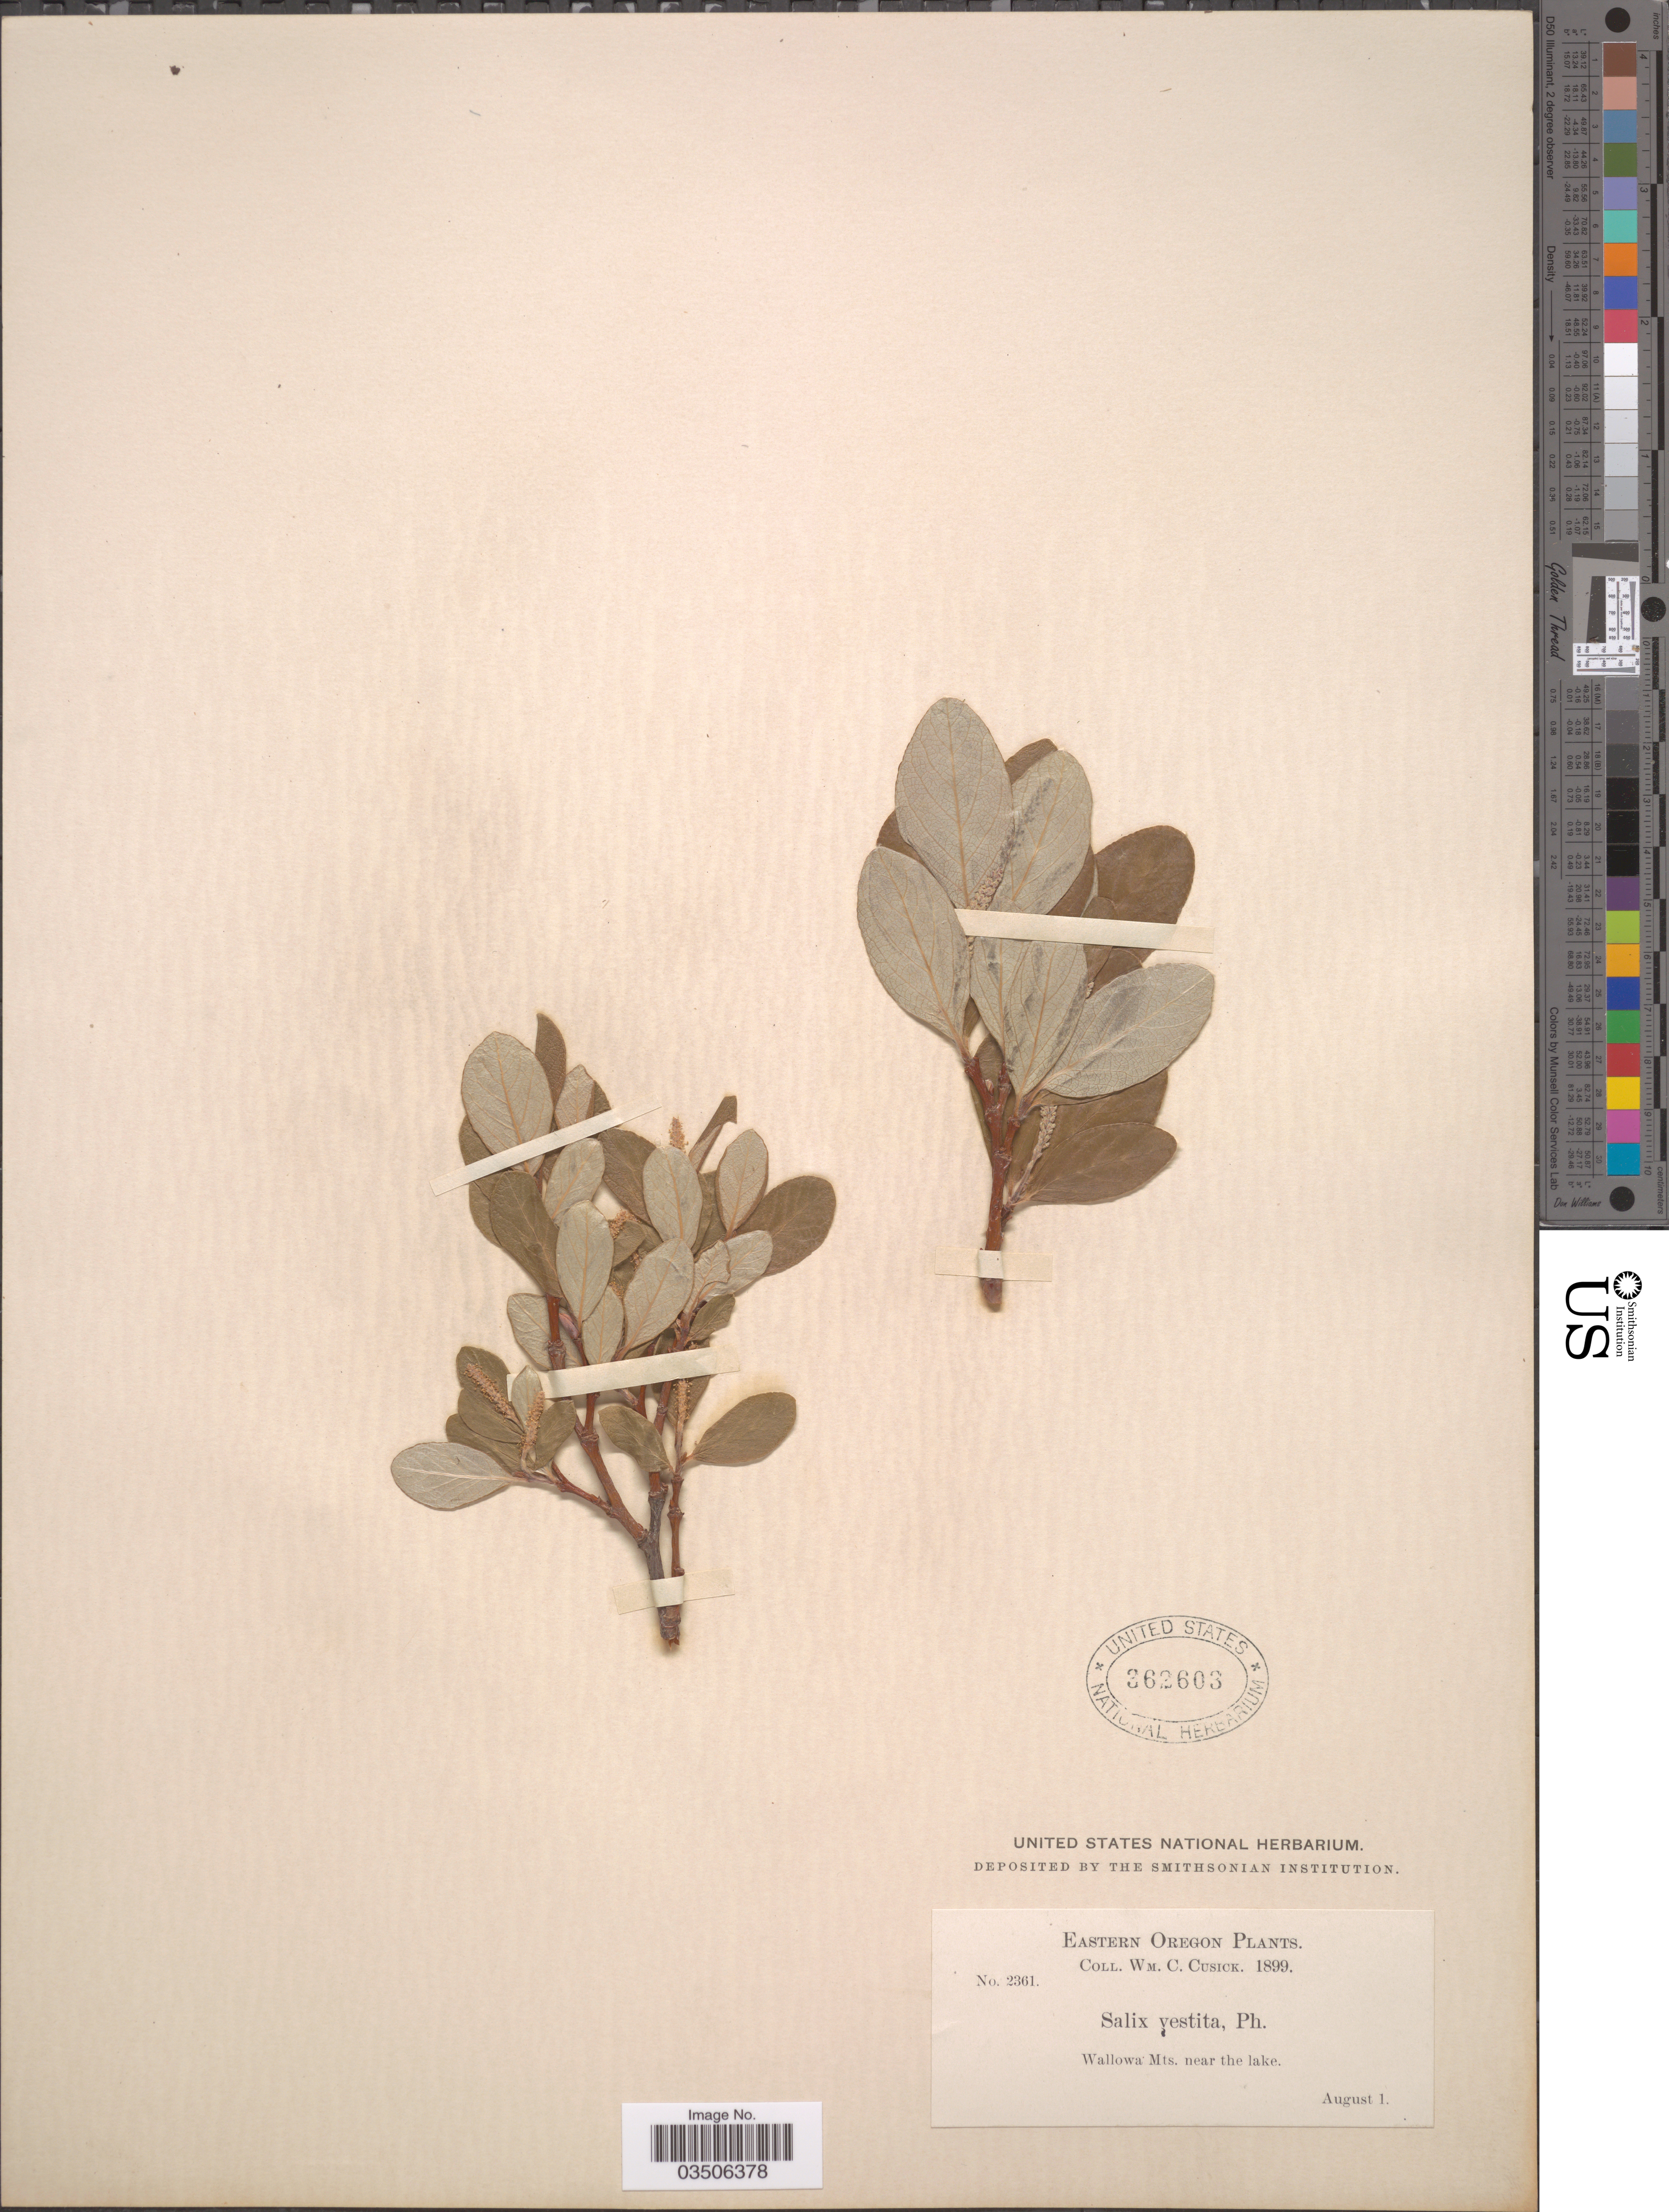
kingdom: Plantae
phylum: Tracheophyta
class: Magnoliopsida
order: Malpighiales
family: Salicaceae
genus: Salix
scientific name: Salix vestita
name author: Pursh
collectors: W. C. Cusick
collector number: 2361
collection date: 1899-08-01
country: United States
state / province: Oregon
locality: Eastern Oregon. Wallowa Mts. near the lake.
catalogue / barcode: US 362603